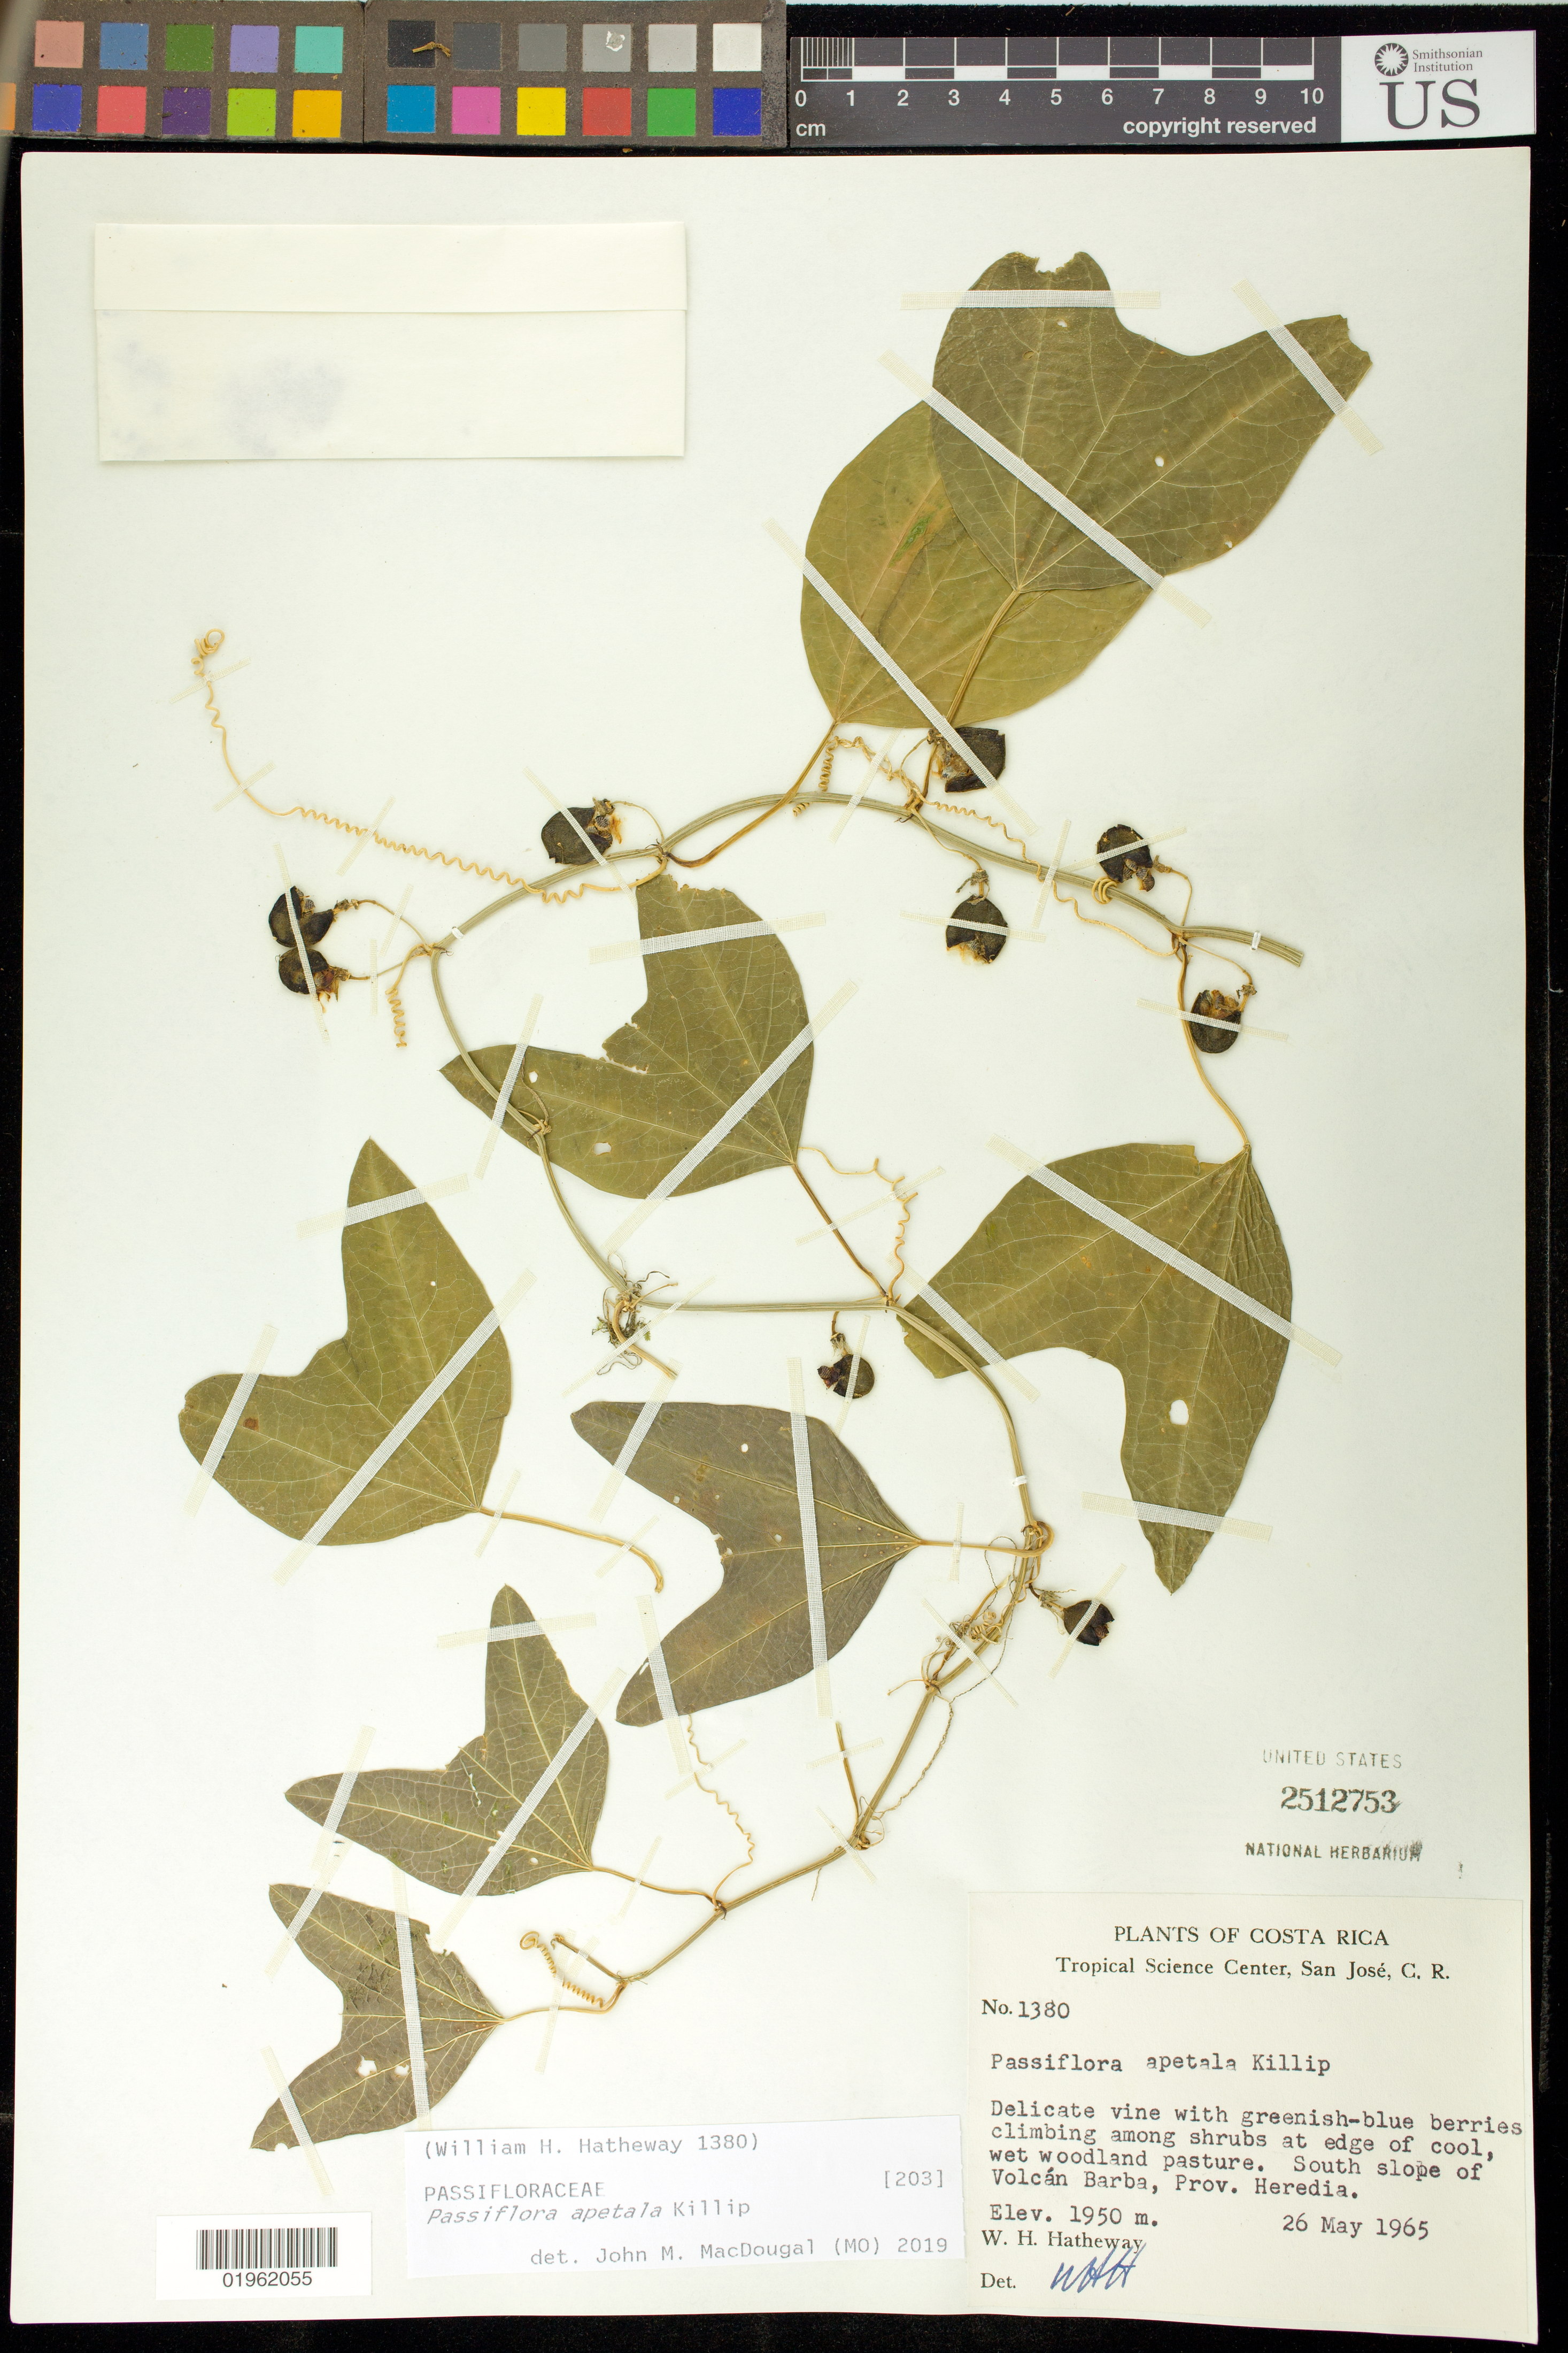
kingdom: Plantae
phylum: Tracheophyta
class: Magnoliopsida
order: Malpighiales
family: Passifloraceae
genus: Passiflora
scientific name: Passiflora apetala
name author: Killip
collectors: W. H. Hatheway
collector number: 1380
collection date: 1965-05-26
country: Costa Rica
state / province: Heredia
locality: South slope of Volcán Barba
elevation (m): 1950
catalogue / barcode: US 2512753